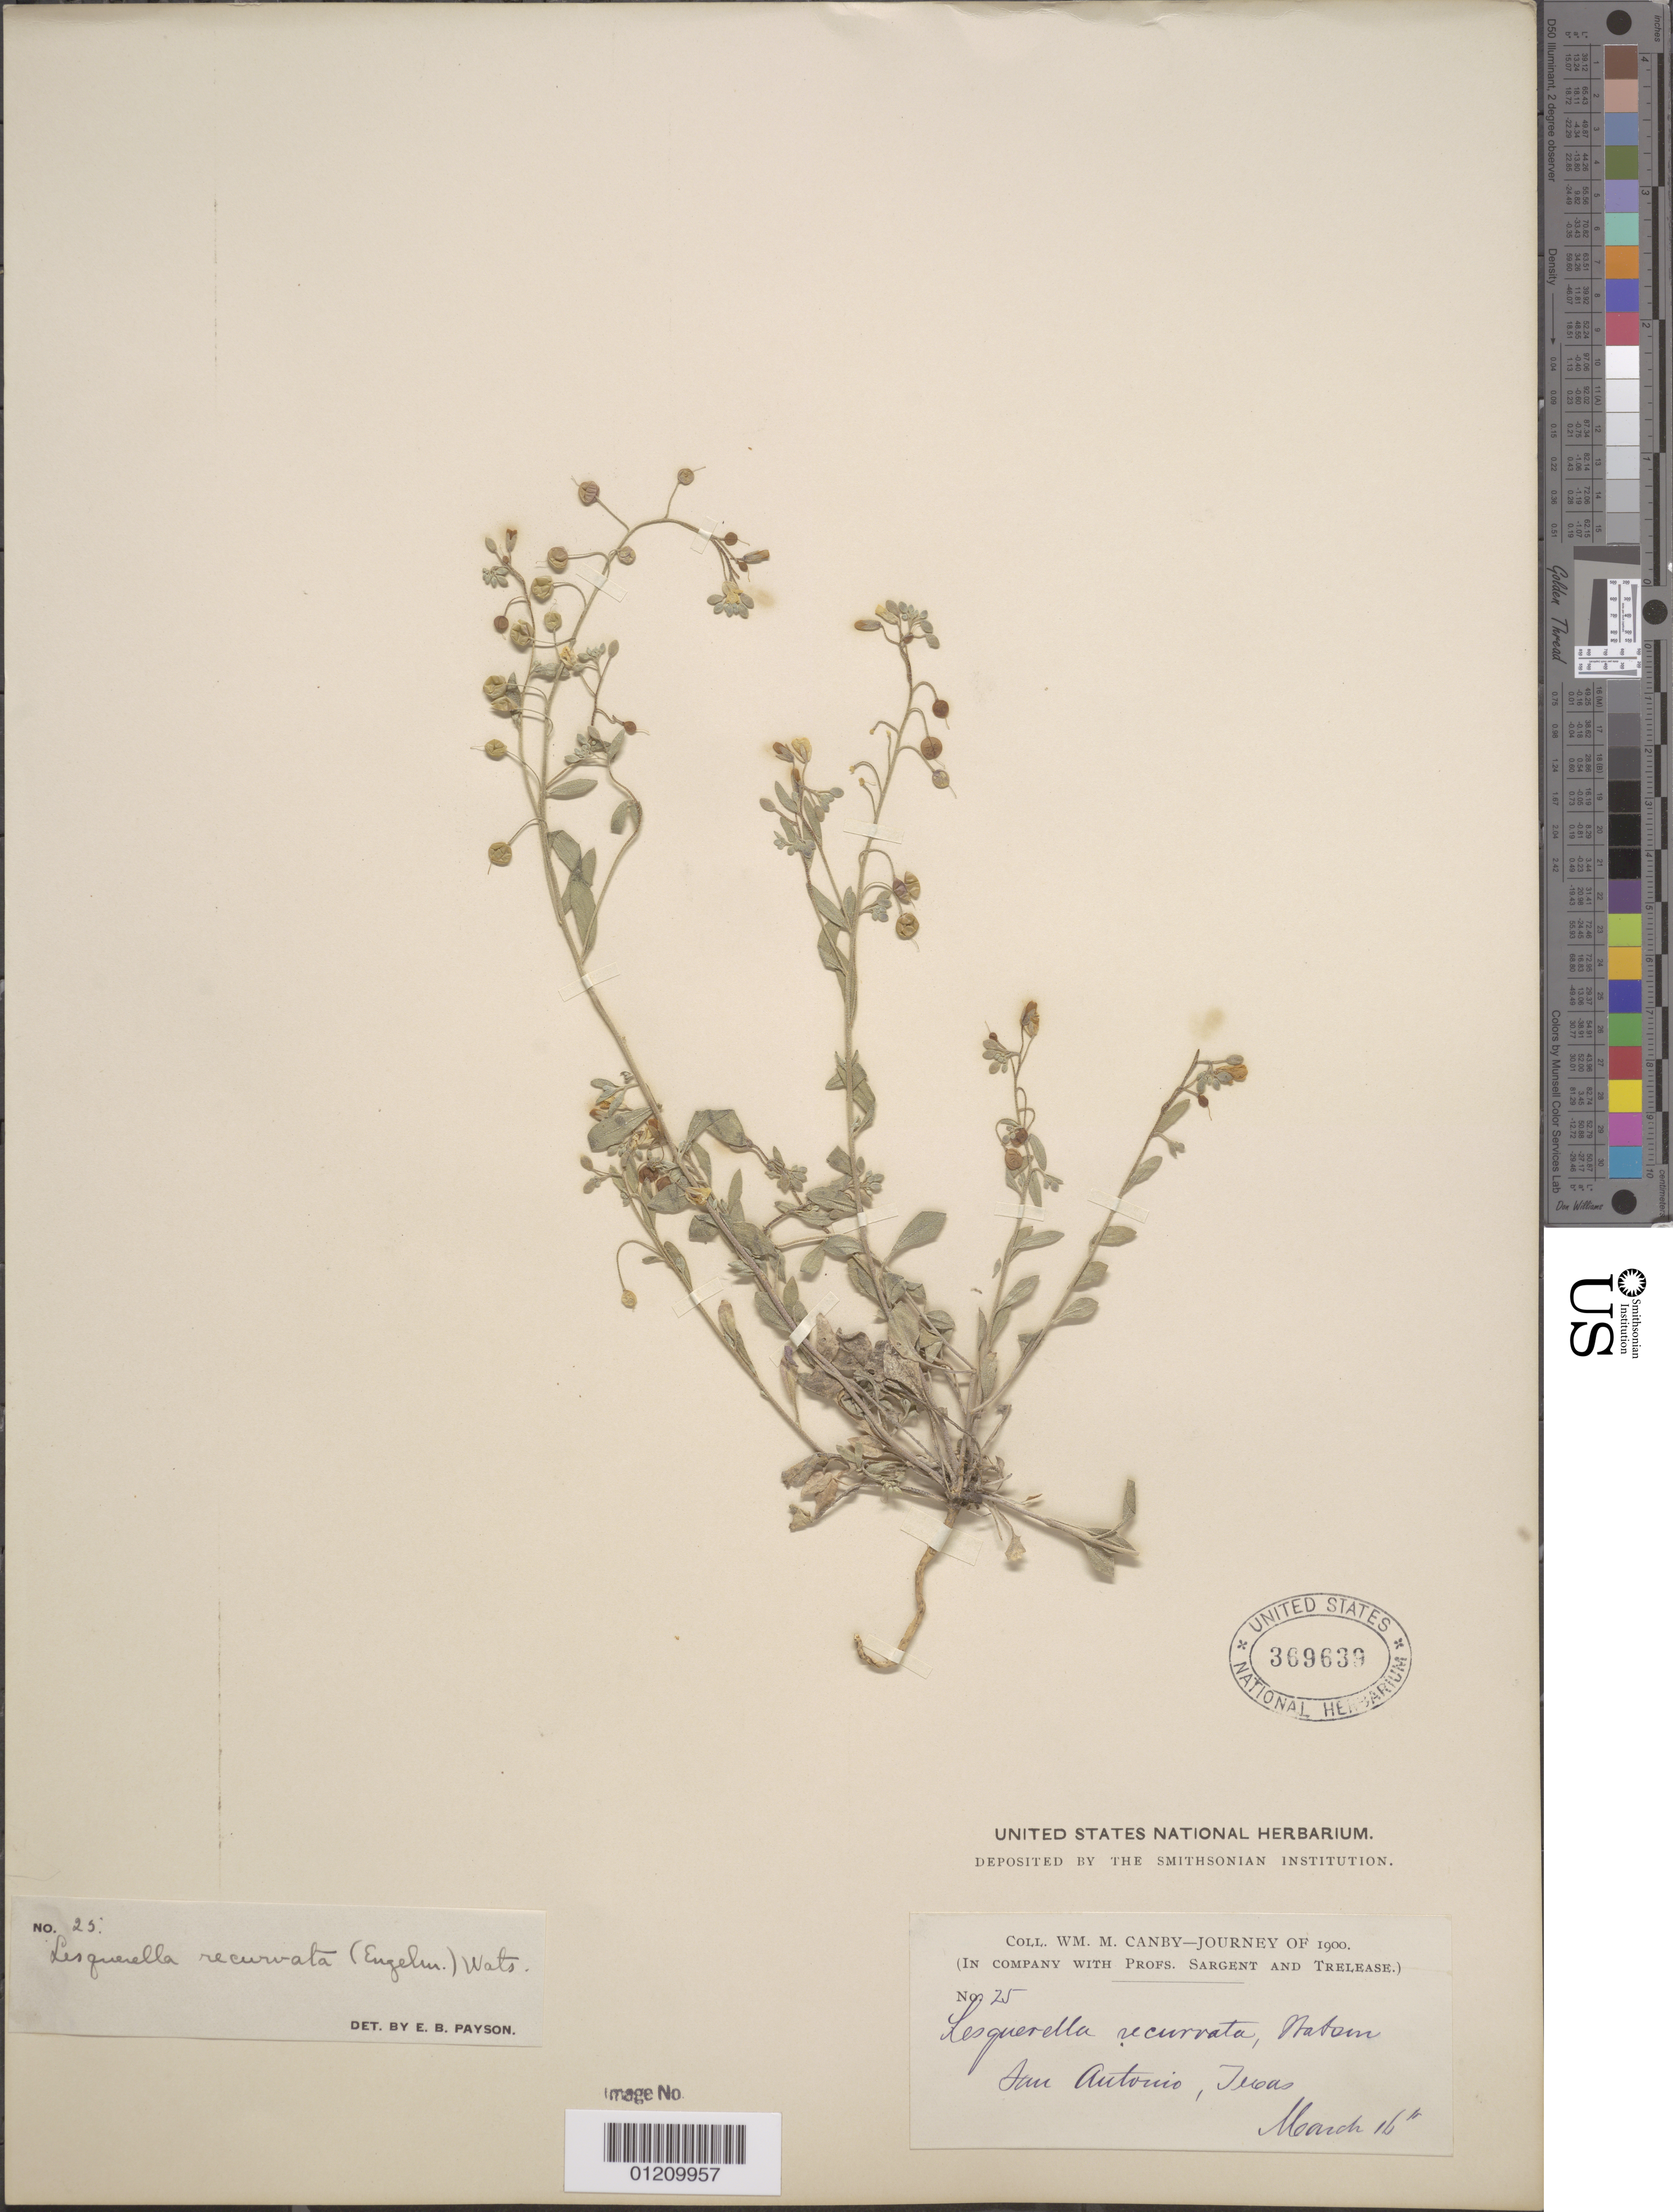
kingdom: Plantae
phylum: Tracheophyta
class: Magnoliopsida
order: Brassicales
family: Brassicaceae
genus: Lesquerella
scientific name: Lesquerella recurvata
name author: (Englem. ex A. Gray) S. Watson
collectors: W. M. Canby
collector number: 25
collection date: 1900-03-16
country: United States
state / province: Texas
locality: San Antonio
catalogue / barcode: US 369639